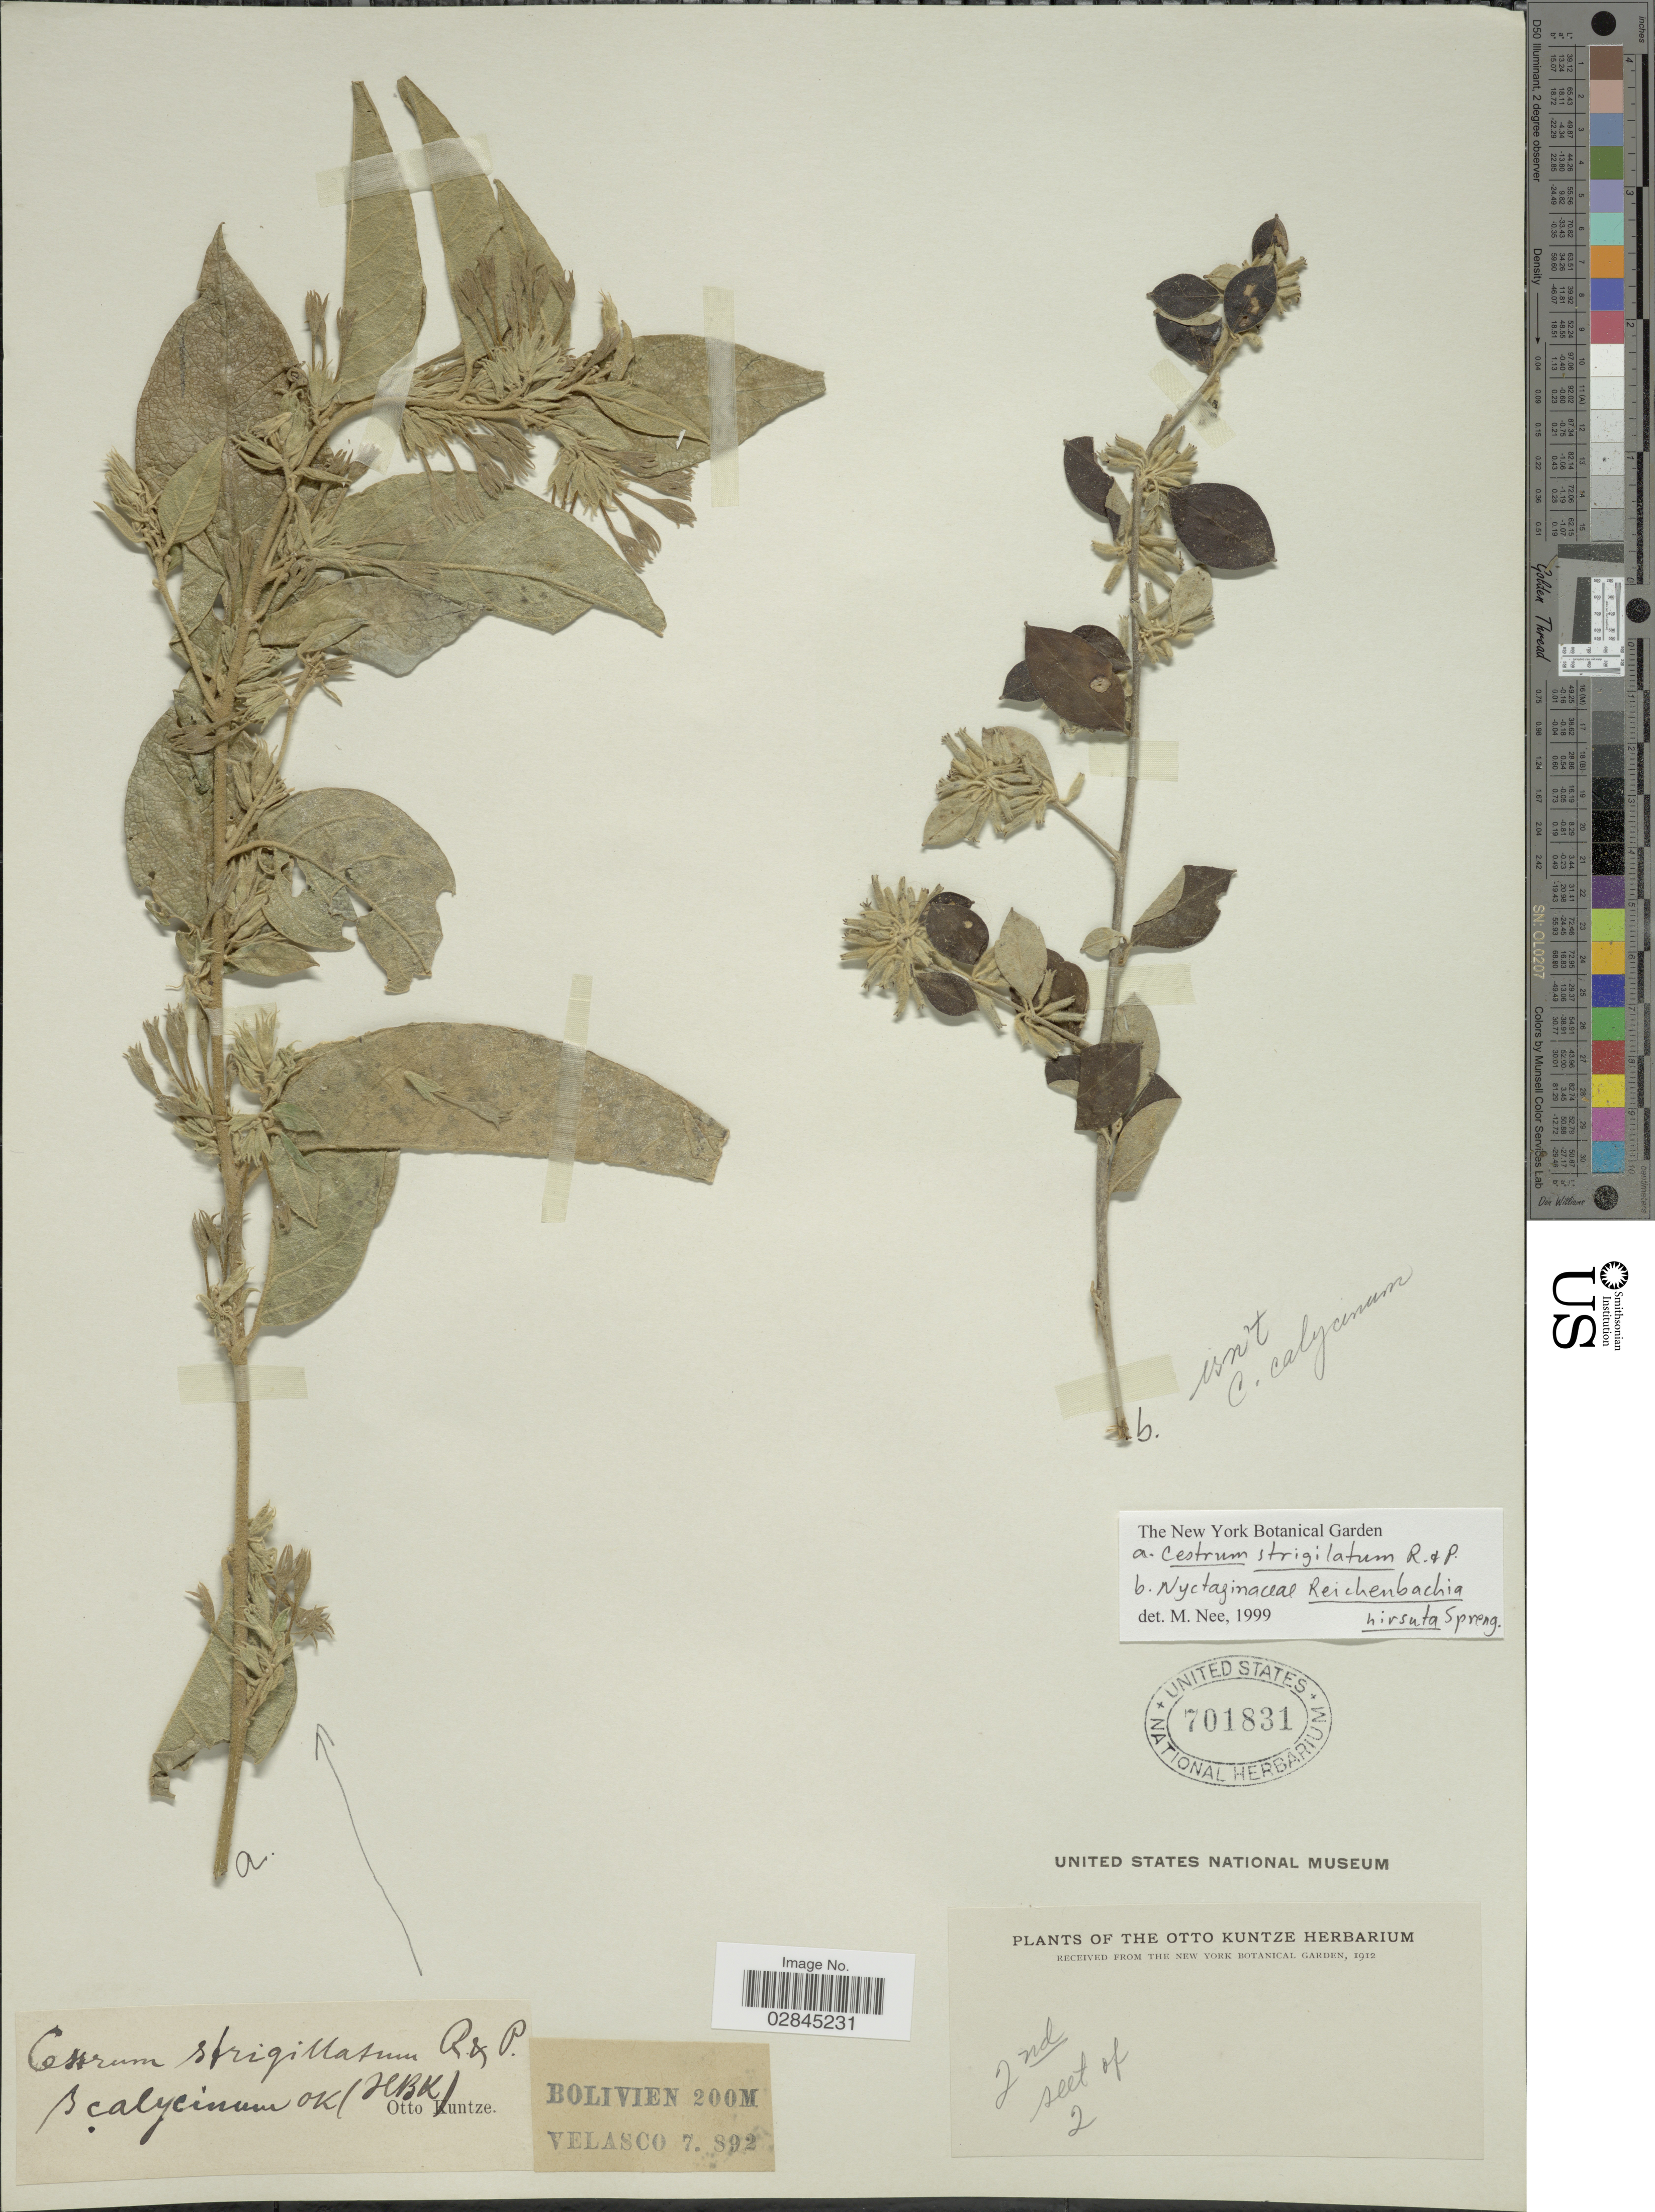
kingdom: Plantae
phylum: Tracheophyta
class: Magnoliopsida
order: Solanales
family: Solanaceae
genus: Cestrum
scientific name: Cestrum strigillatum var. calycinum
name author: Ruiz & Pav.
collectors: -. Velasco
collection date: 1892-07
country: Bolivia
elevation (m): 200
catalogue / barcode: US 701831